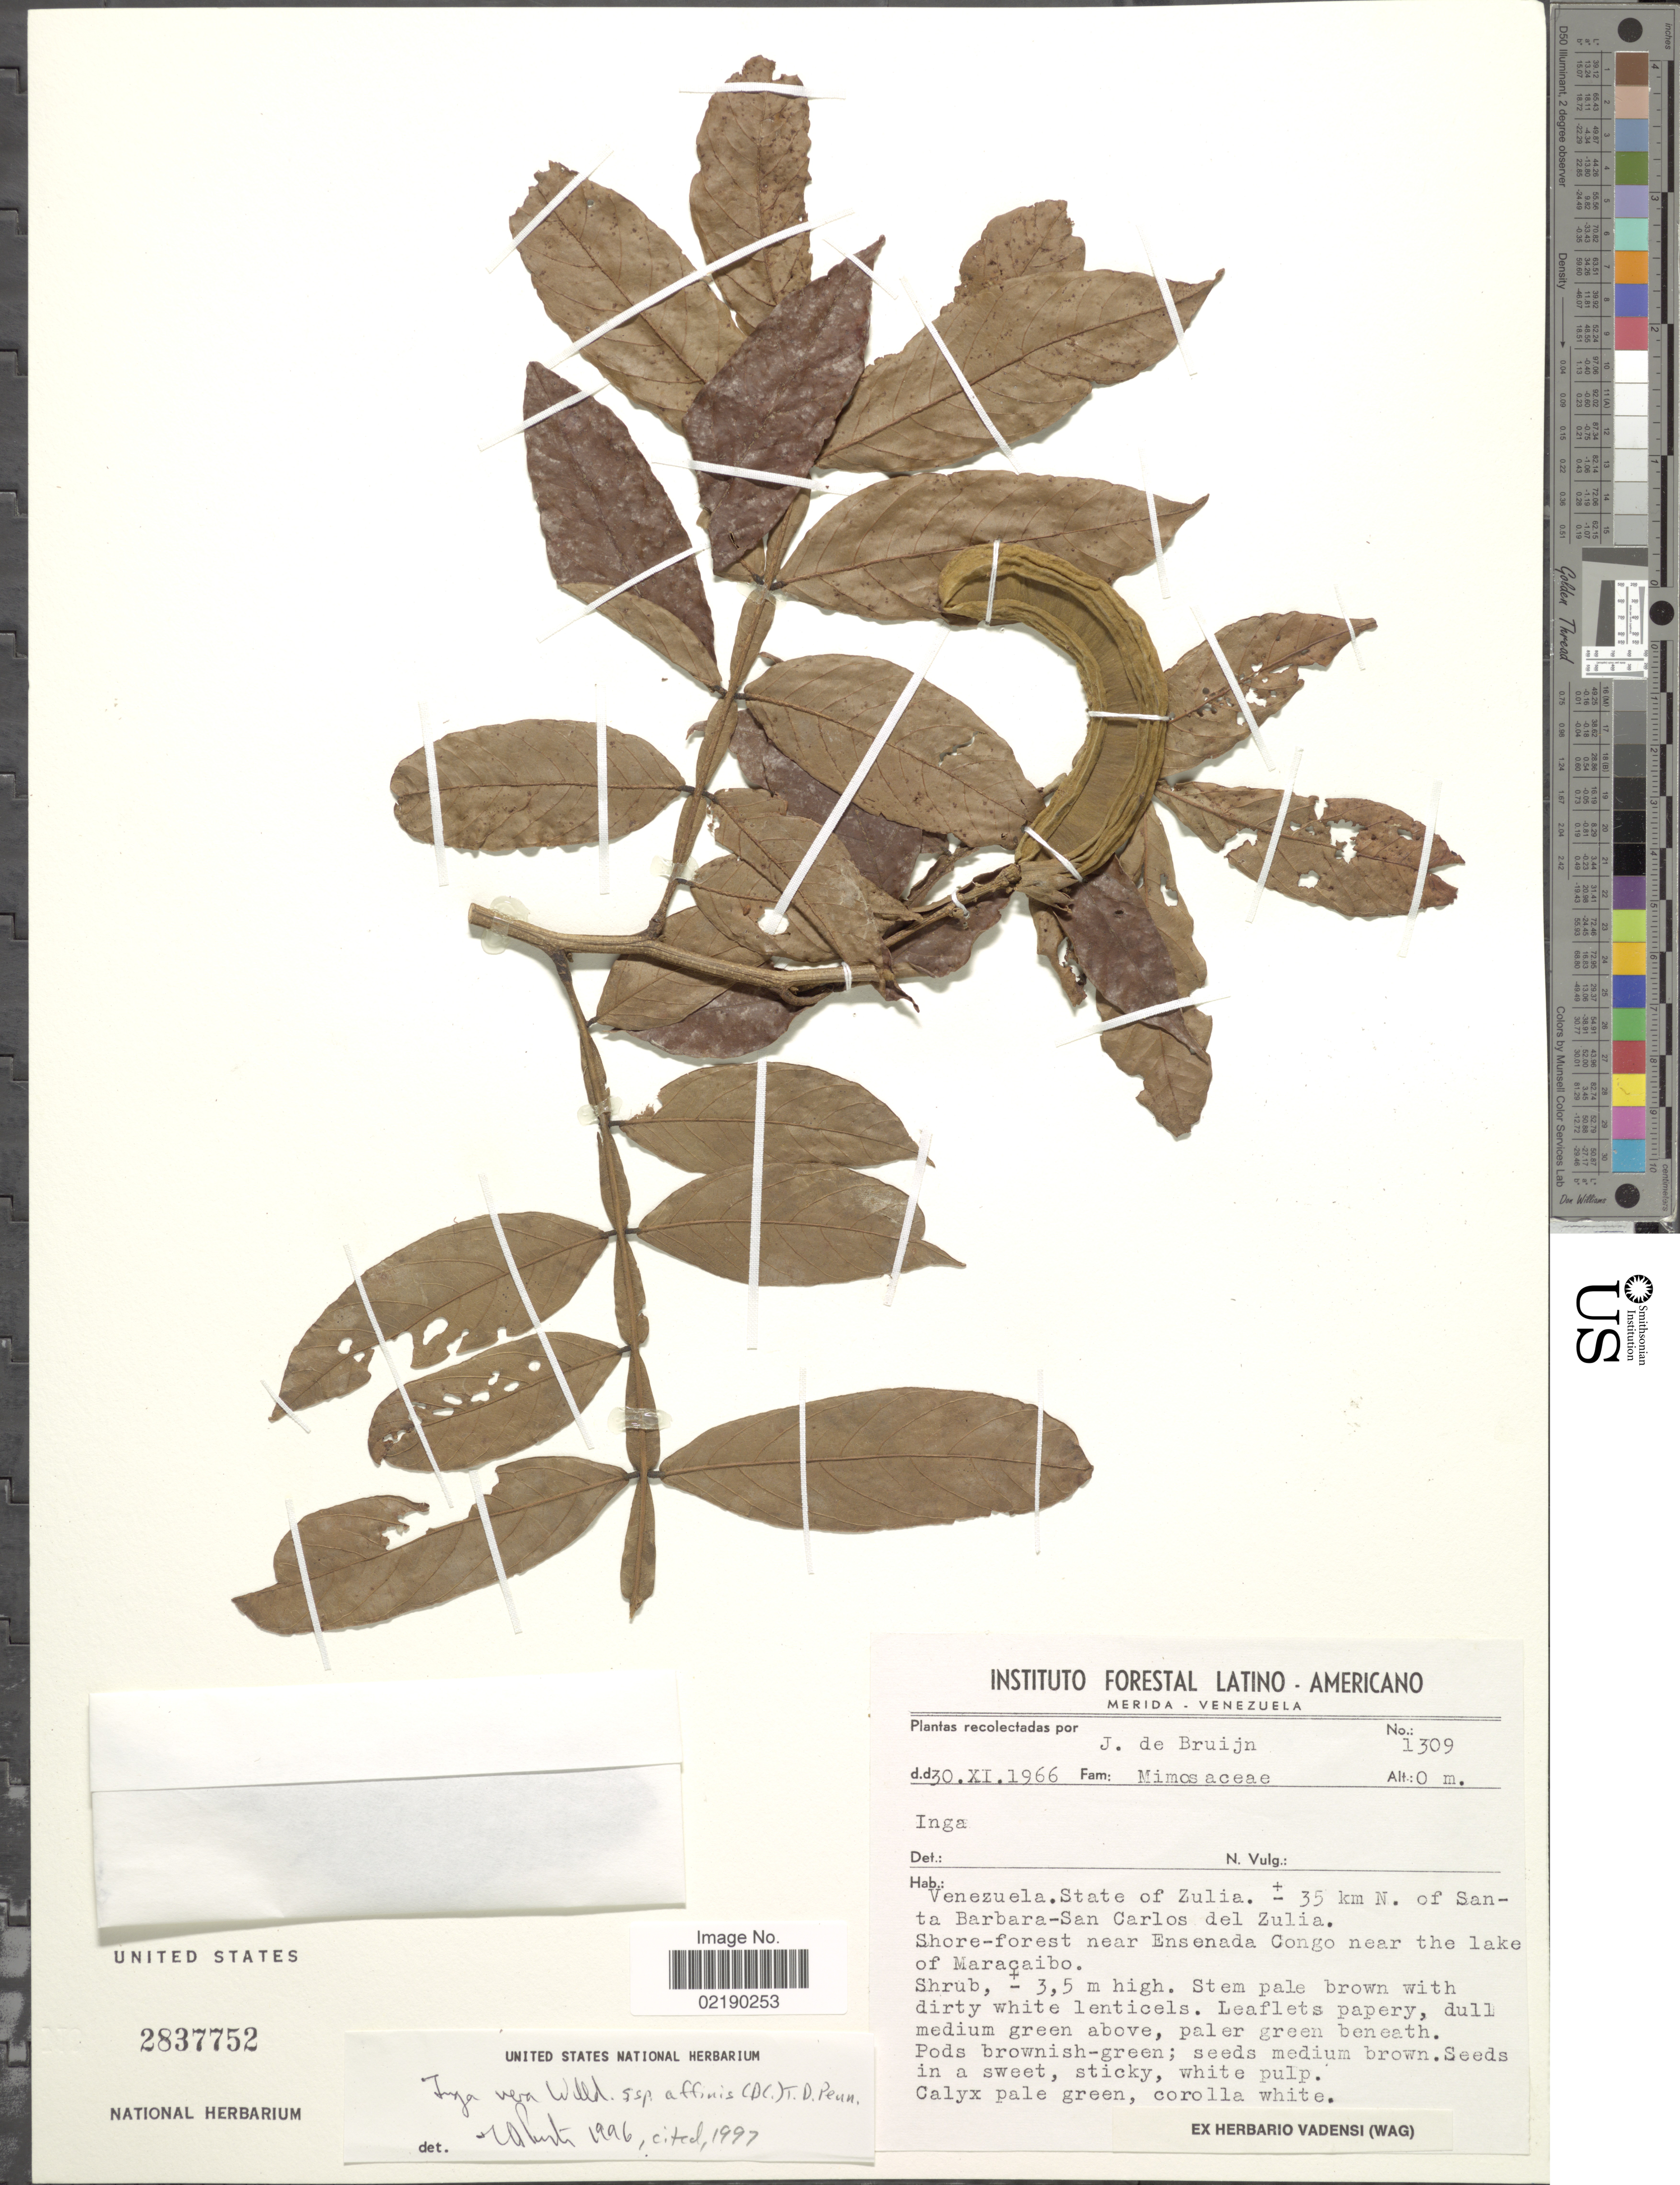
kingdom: Plantae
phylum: Tracheophyta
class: Magnoliopsida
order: Fabales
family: Fabaceae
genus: Inga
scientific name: Inga vera subsp. affinis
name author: (DC.) T.D. Penn.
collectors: J. Bruijn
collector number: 1309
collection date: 1966-11-30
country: Venezuela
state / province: Zulia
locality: ± 35 km N. of Santa Barbara- San Carlos del Zulia. Shoe-forest near Ensenada Congo near the lake of Macaraibo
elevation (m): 0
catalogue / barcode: US 2837752